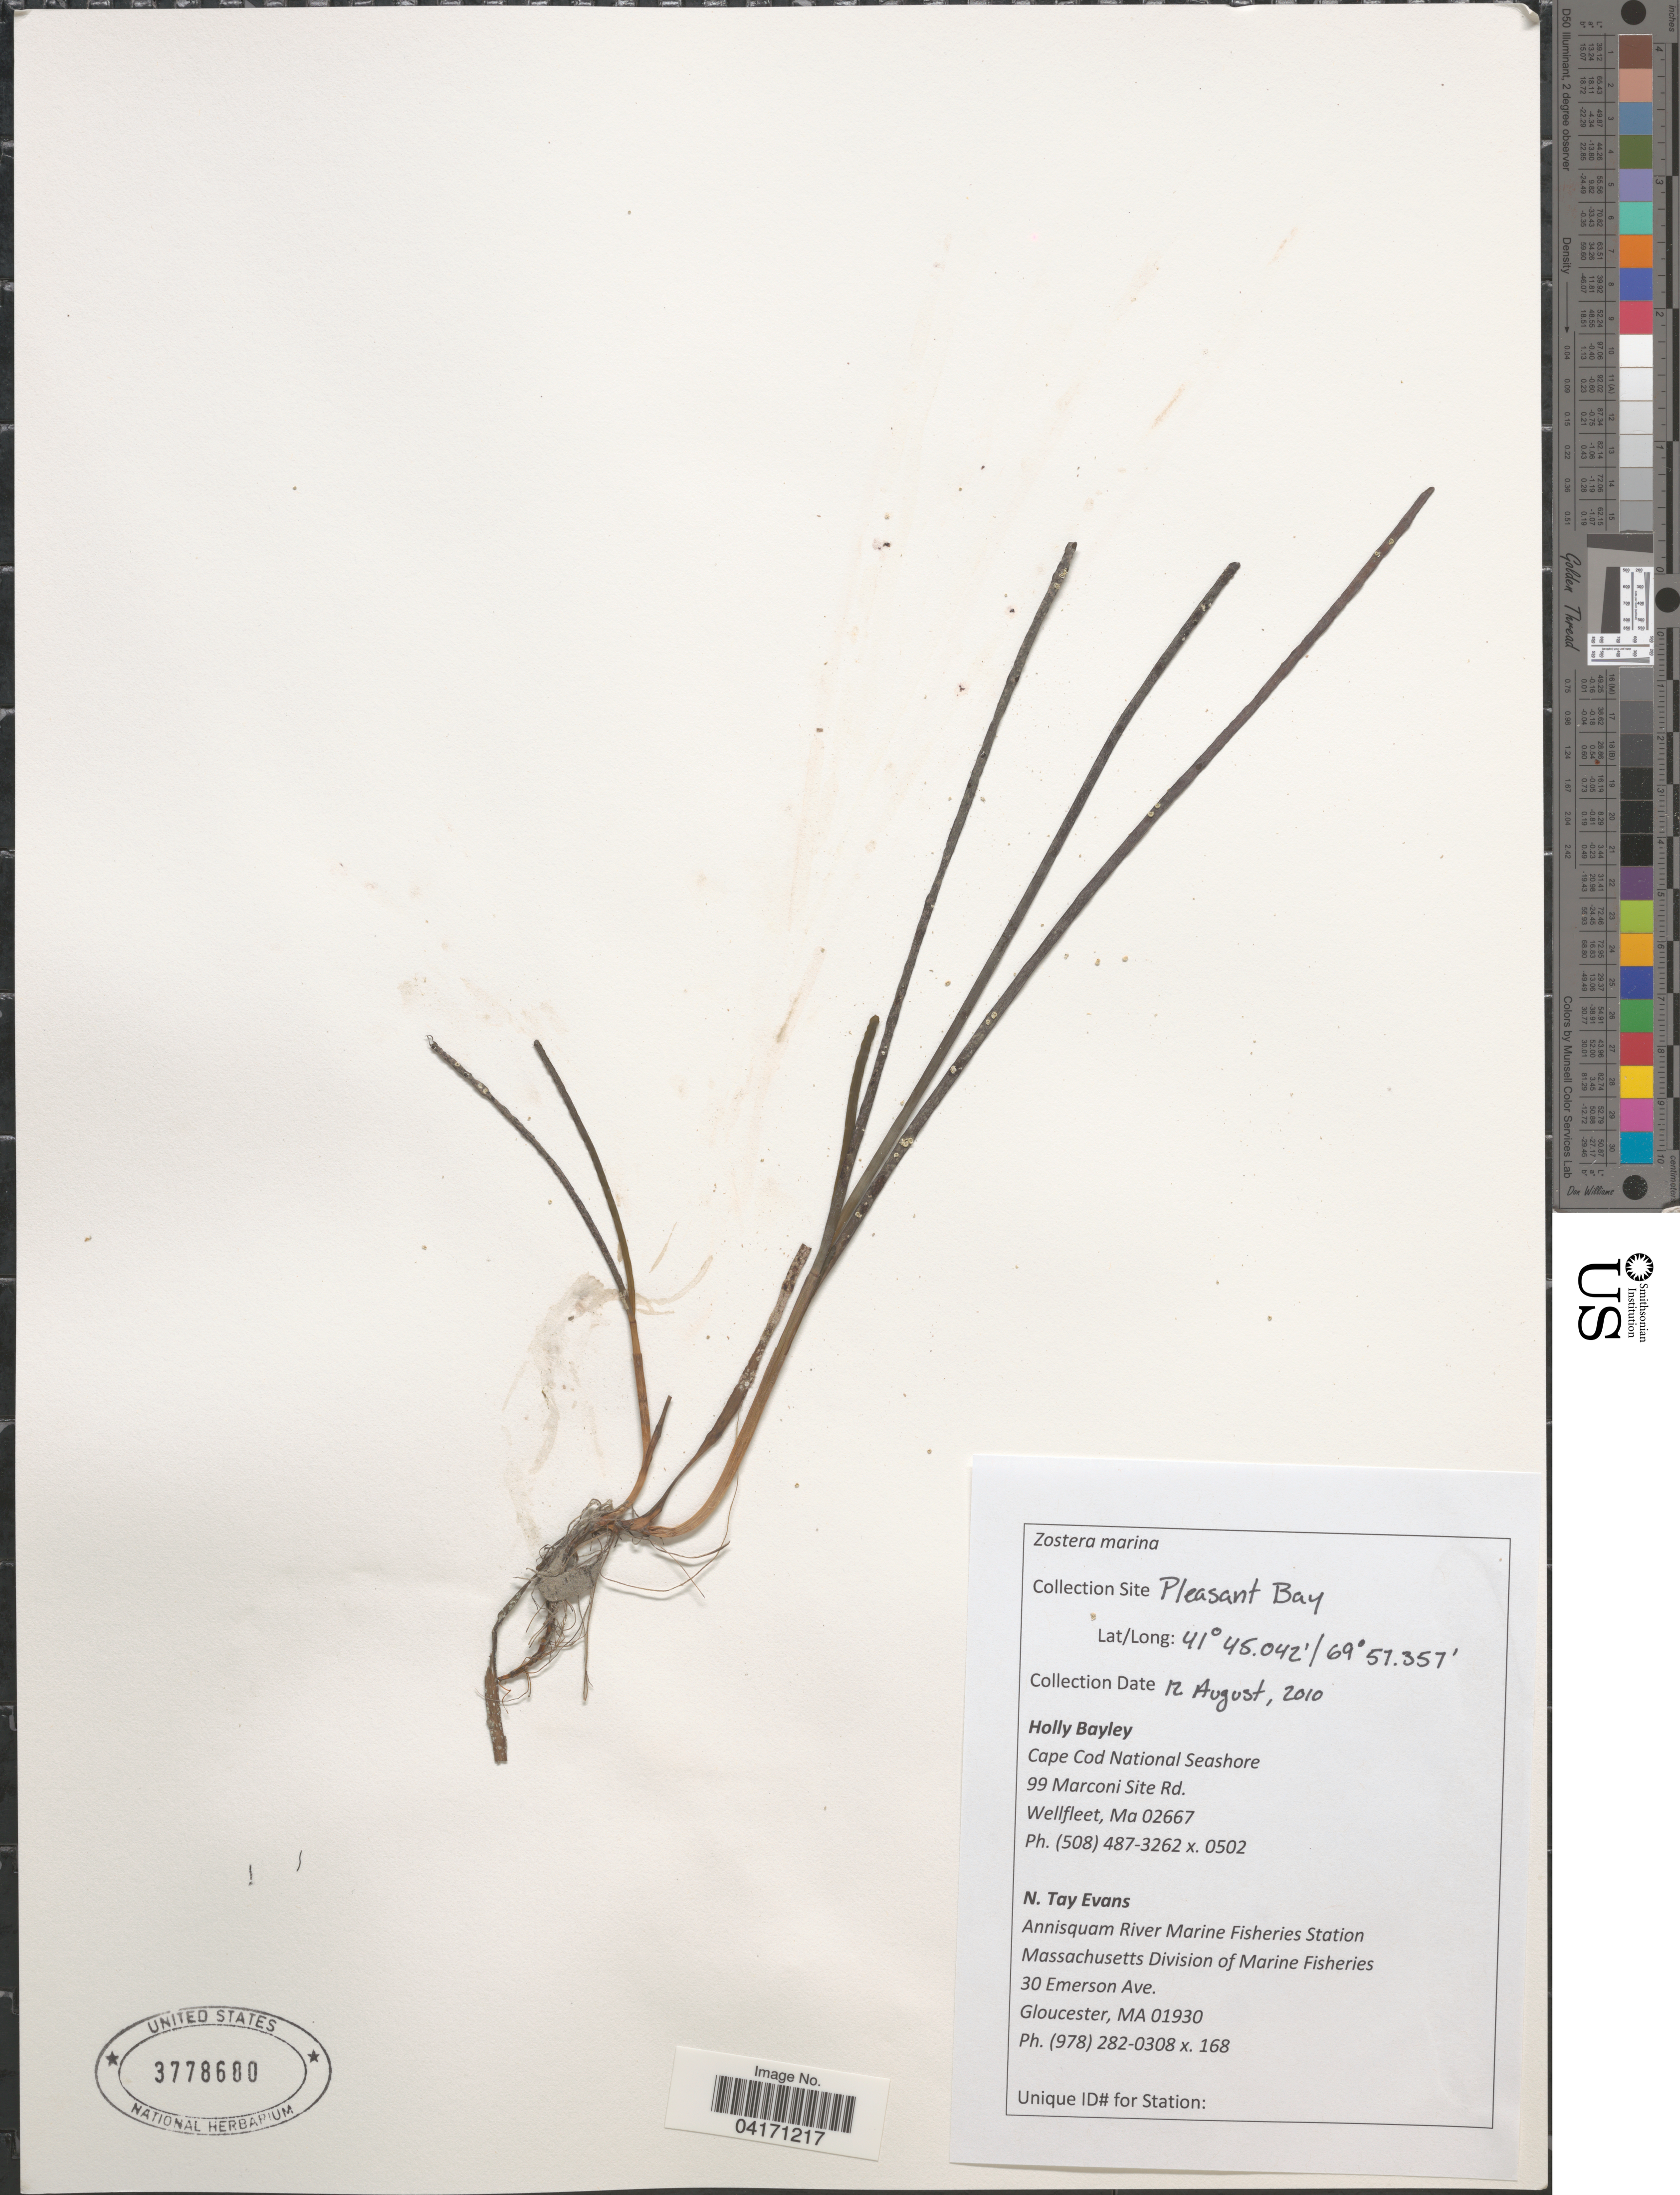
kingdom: Plantae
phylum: Tracheophyta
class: Liliopsida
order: Alismatales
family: Zosteraceae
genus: Zostera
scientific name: Zostera marina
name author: L.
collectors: H. Bayley & N. Evans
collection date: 2010-08-12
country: United States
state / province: Massachusetts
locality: Pleasant Bay.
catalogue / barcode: US 3778600